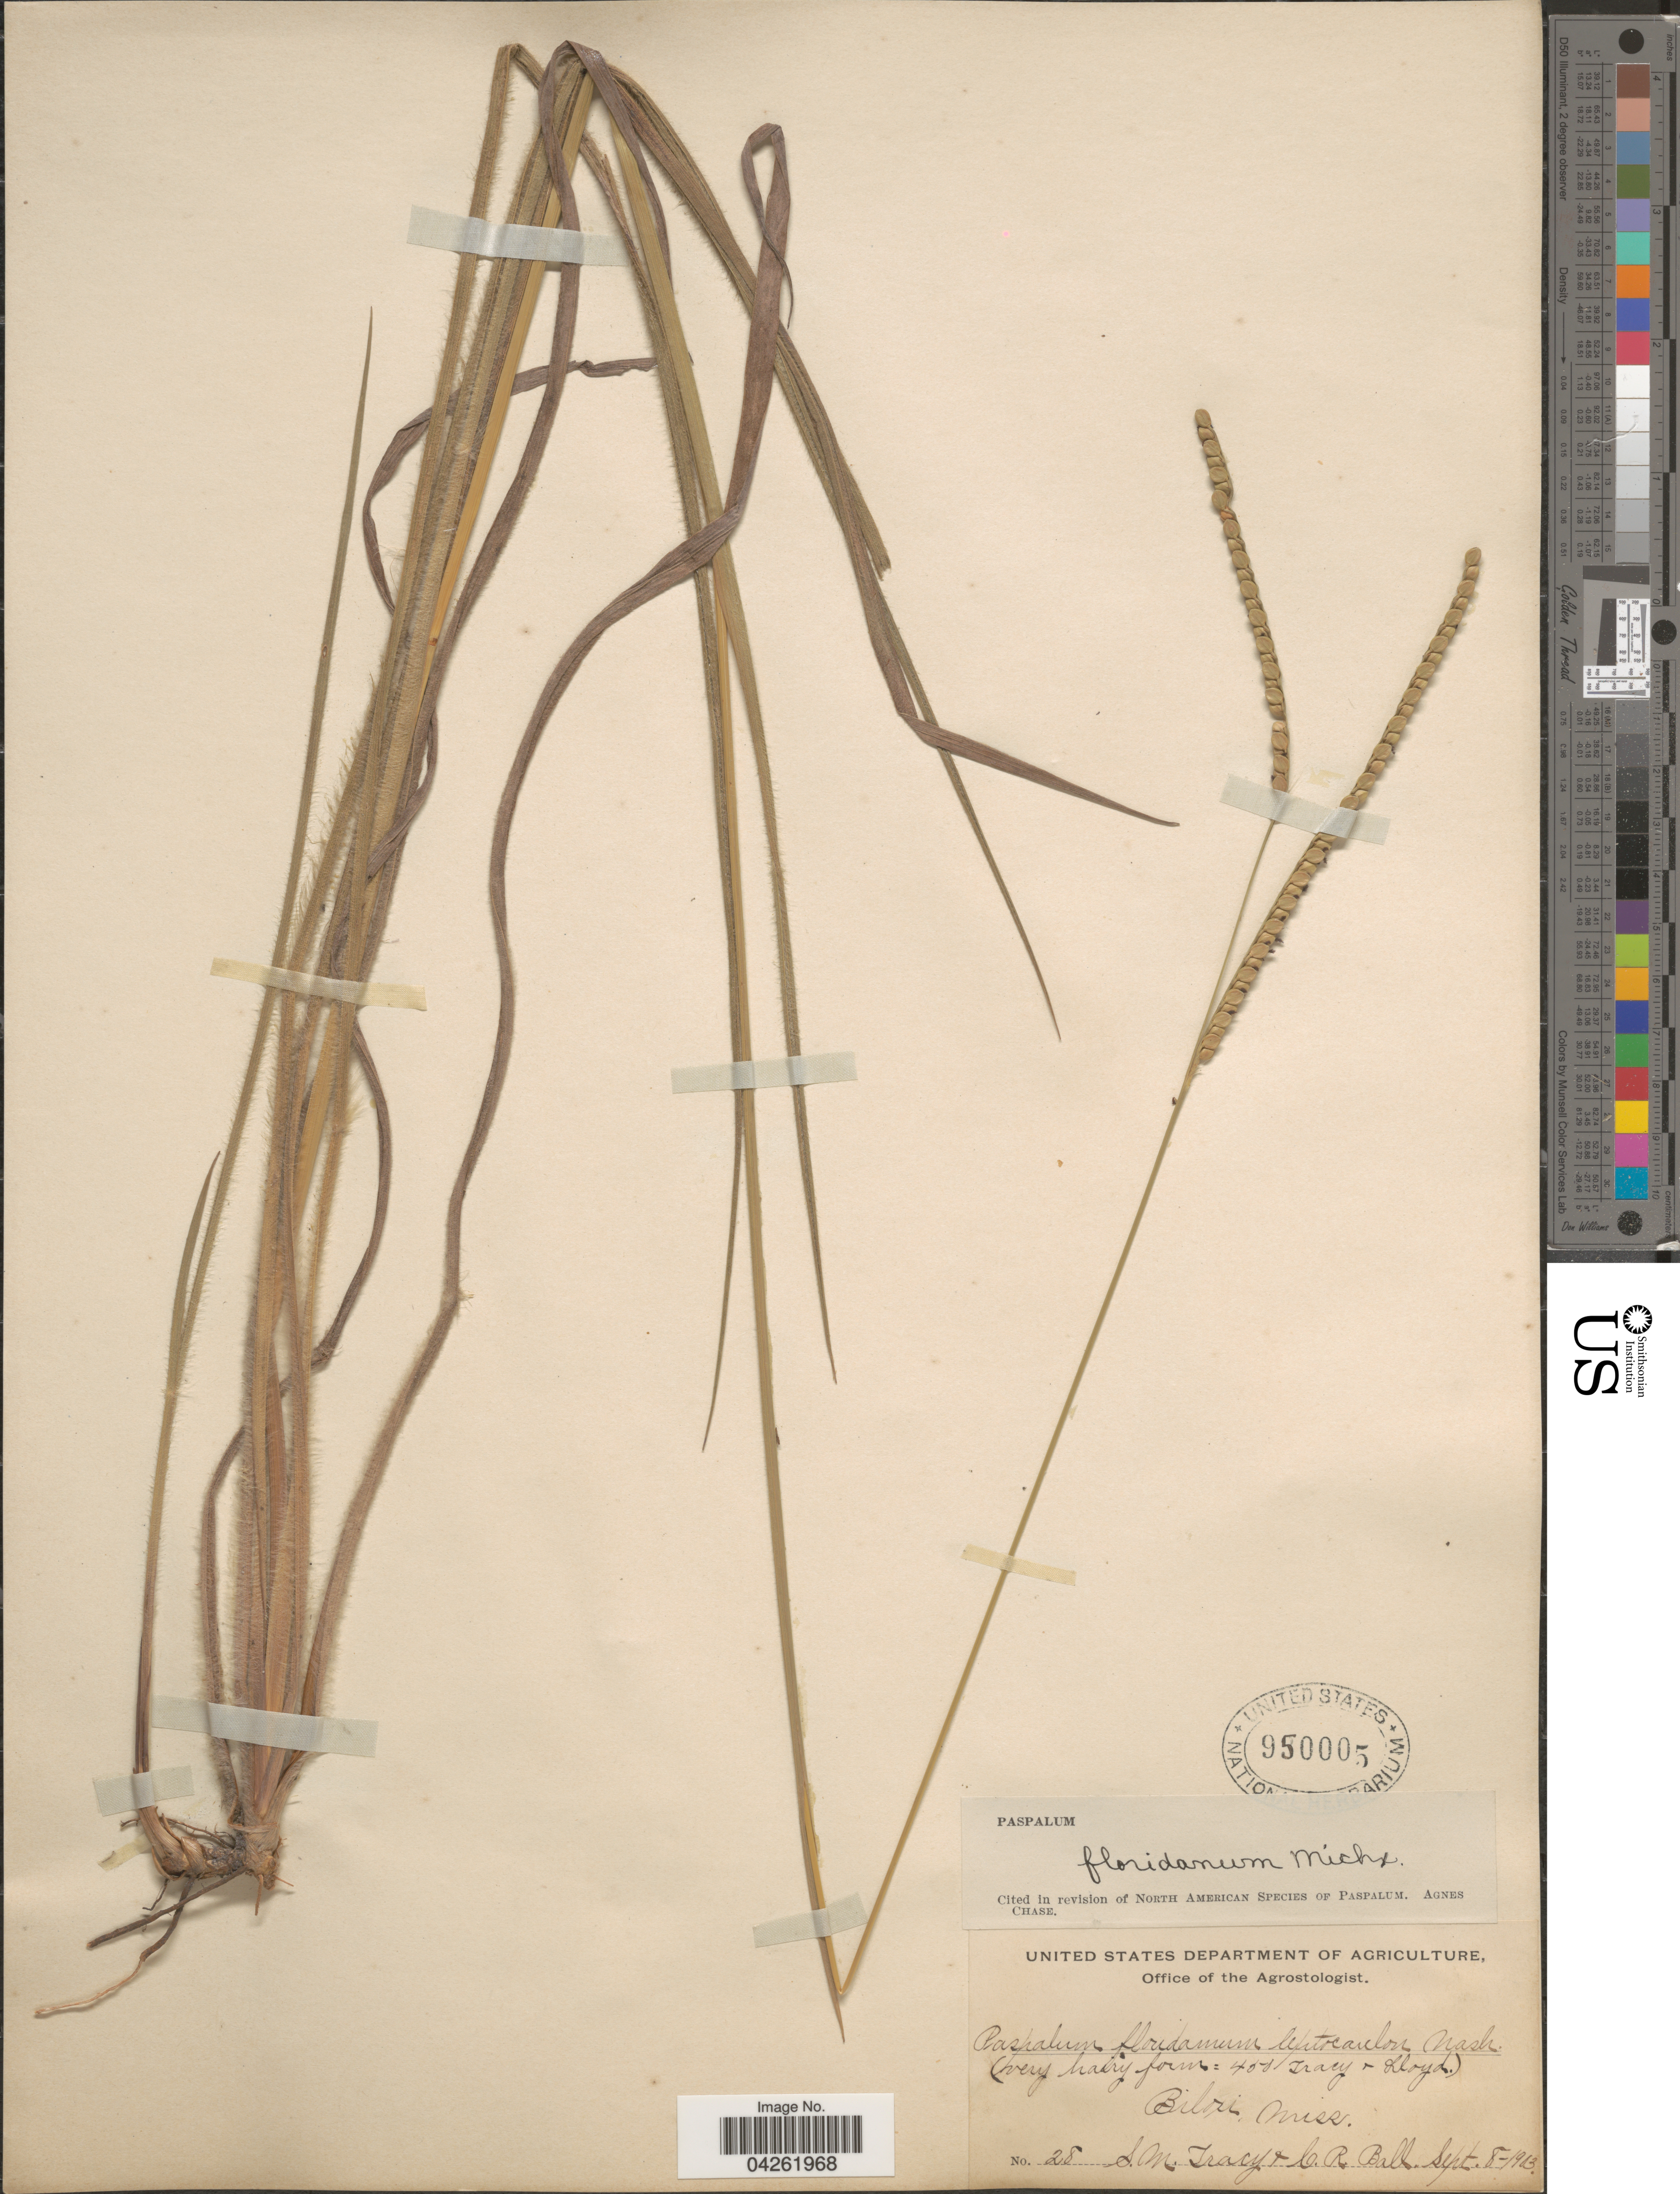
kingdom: Plantae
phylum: Tracheophyta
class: Liliopsida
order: Poales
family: Poaceae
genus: Paspalum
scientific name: Paspalum floridanum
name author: Michx.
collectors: S. M. Tracy & C. R. Ball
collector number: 28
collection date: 1903-09-08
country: United States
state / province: Mississippi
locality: Biloxi.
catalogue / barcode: US 950005